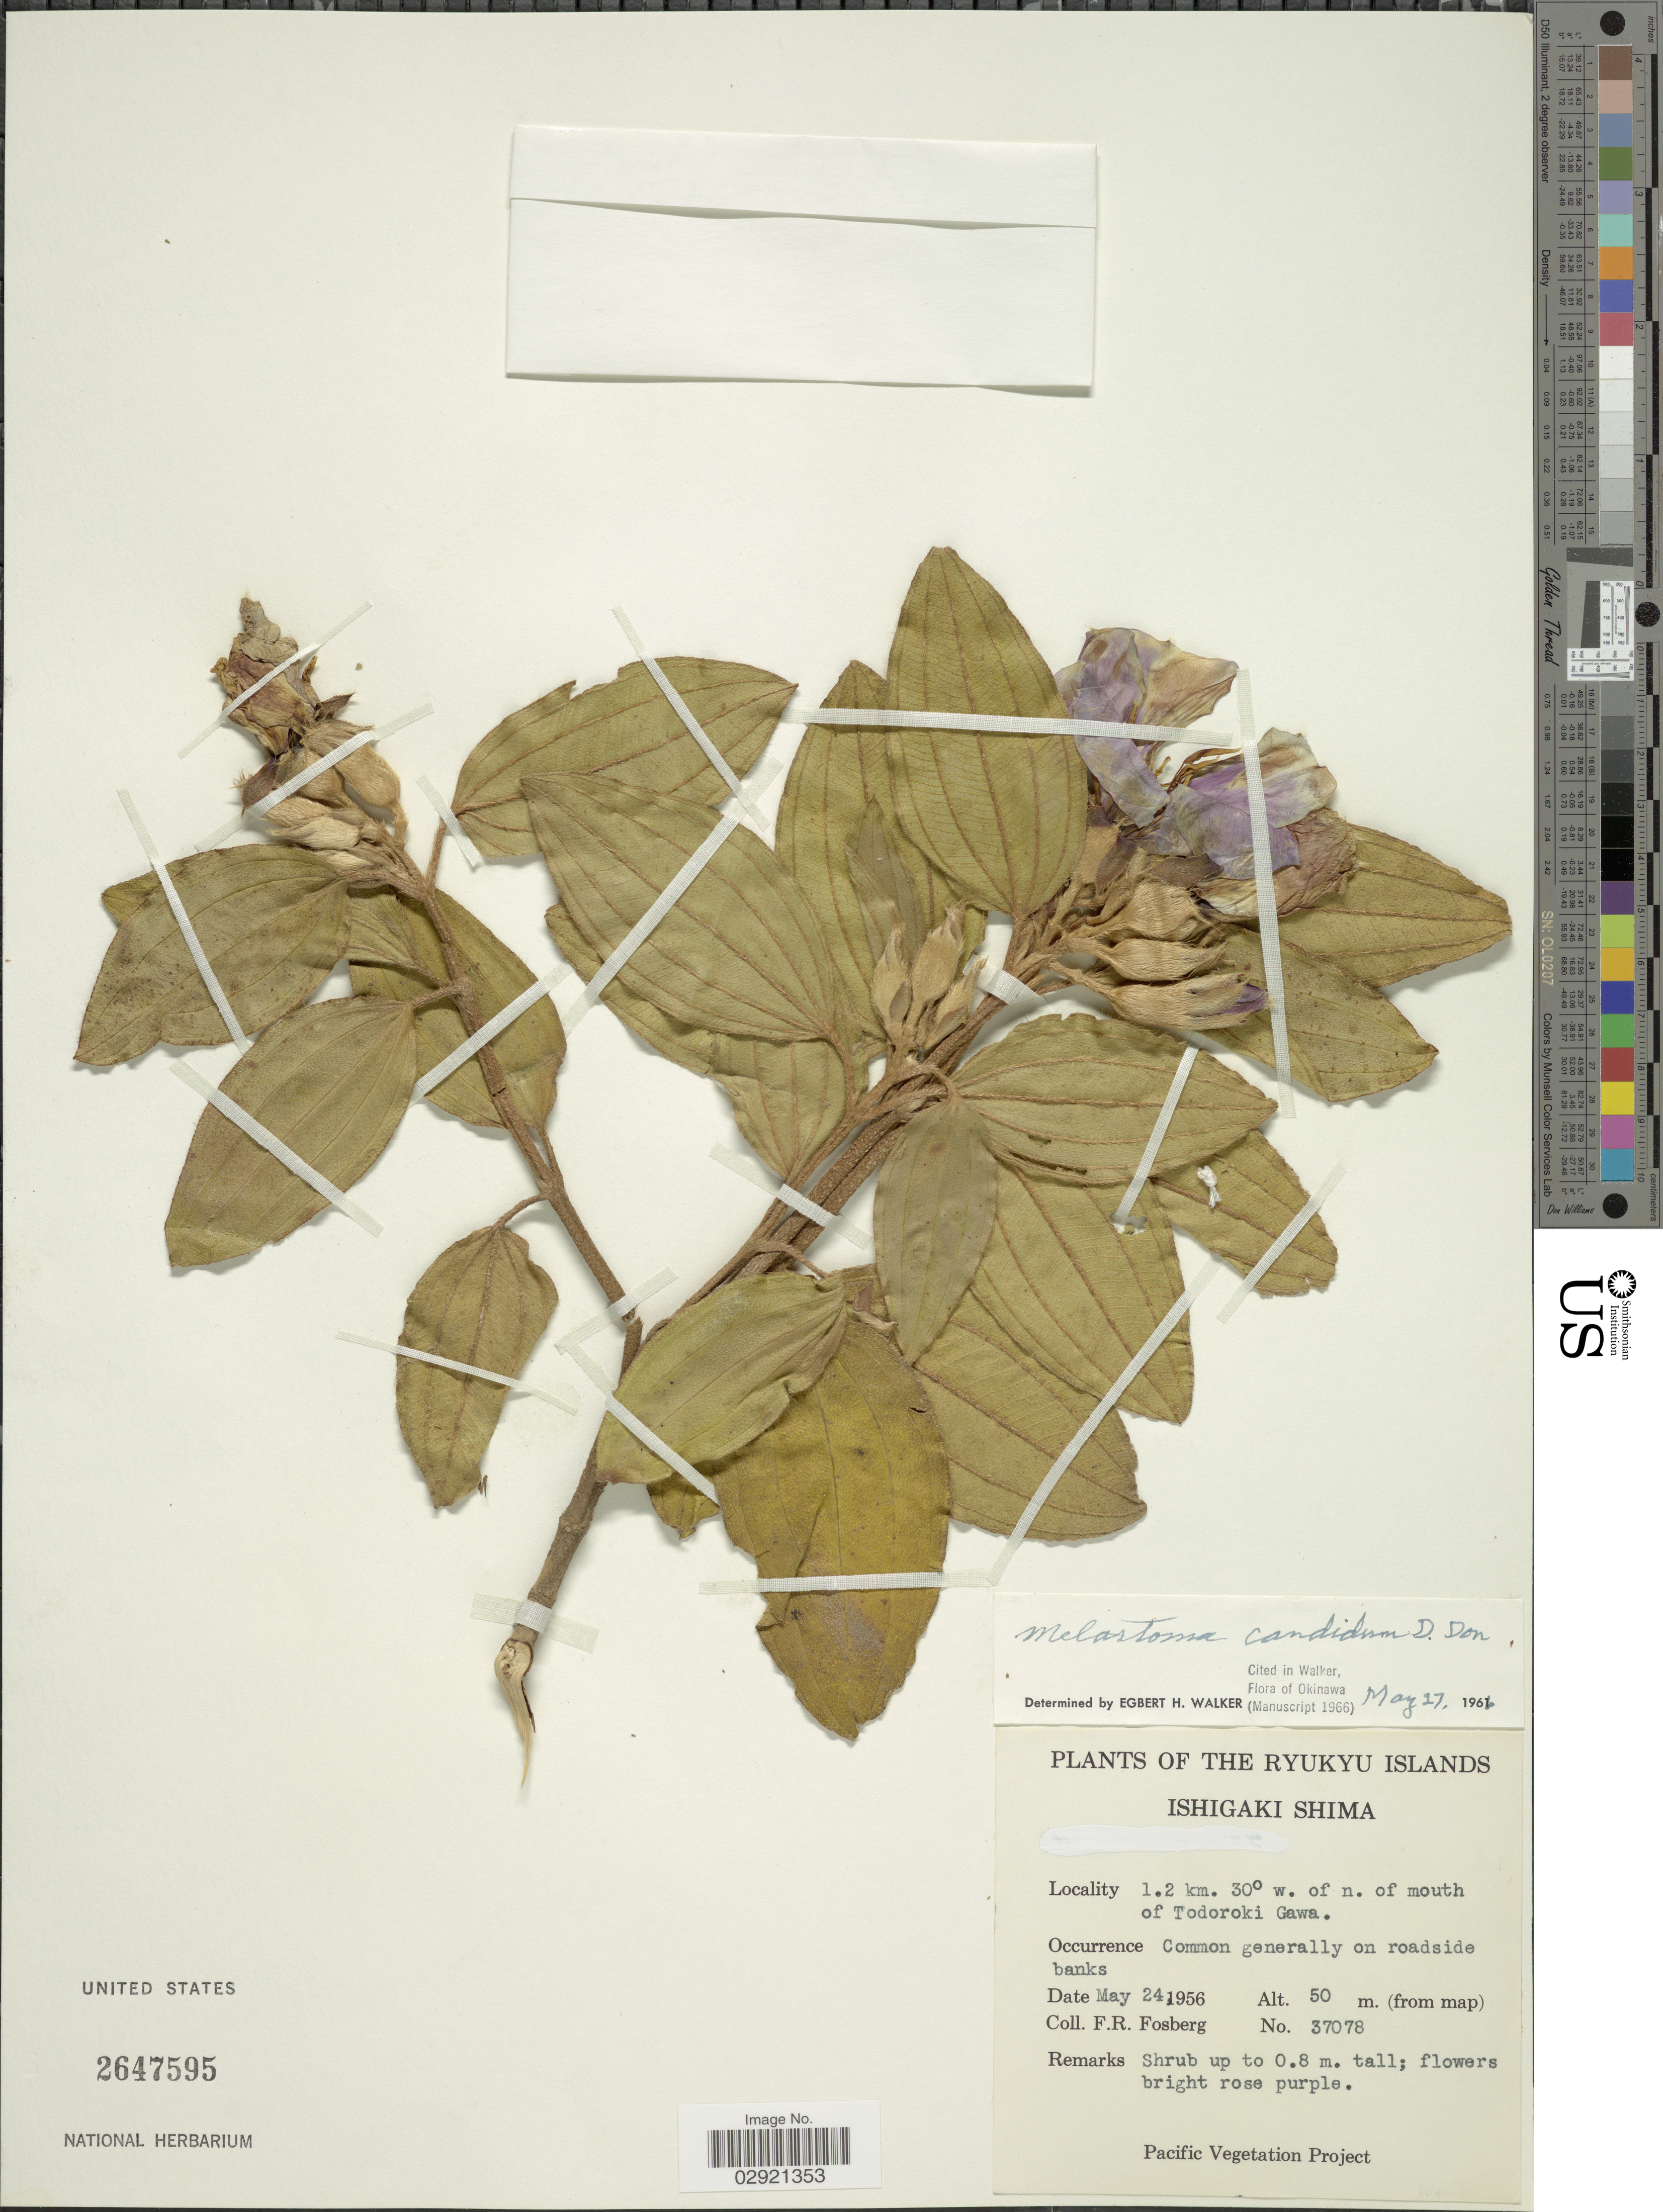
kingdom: Plantae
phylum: Tracheophyta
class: Magnoliopsida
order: Myrtales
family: Melastomataceae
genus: Melastoma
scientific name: Melastoma candidum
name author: D. Don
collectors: F. R. Fosberg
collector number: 37078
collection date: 1956-05-24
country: Japan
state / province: Okinawa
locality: Ryukyu Islands. Ishigaki Shima. 1.2 km. 30° w. of n. of mouth of Todoroki Gawa.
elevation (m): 50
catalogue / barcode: US 2647595